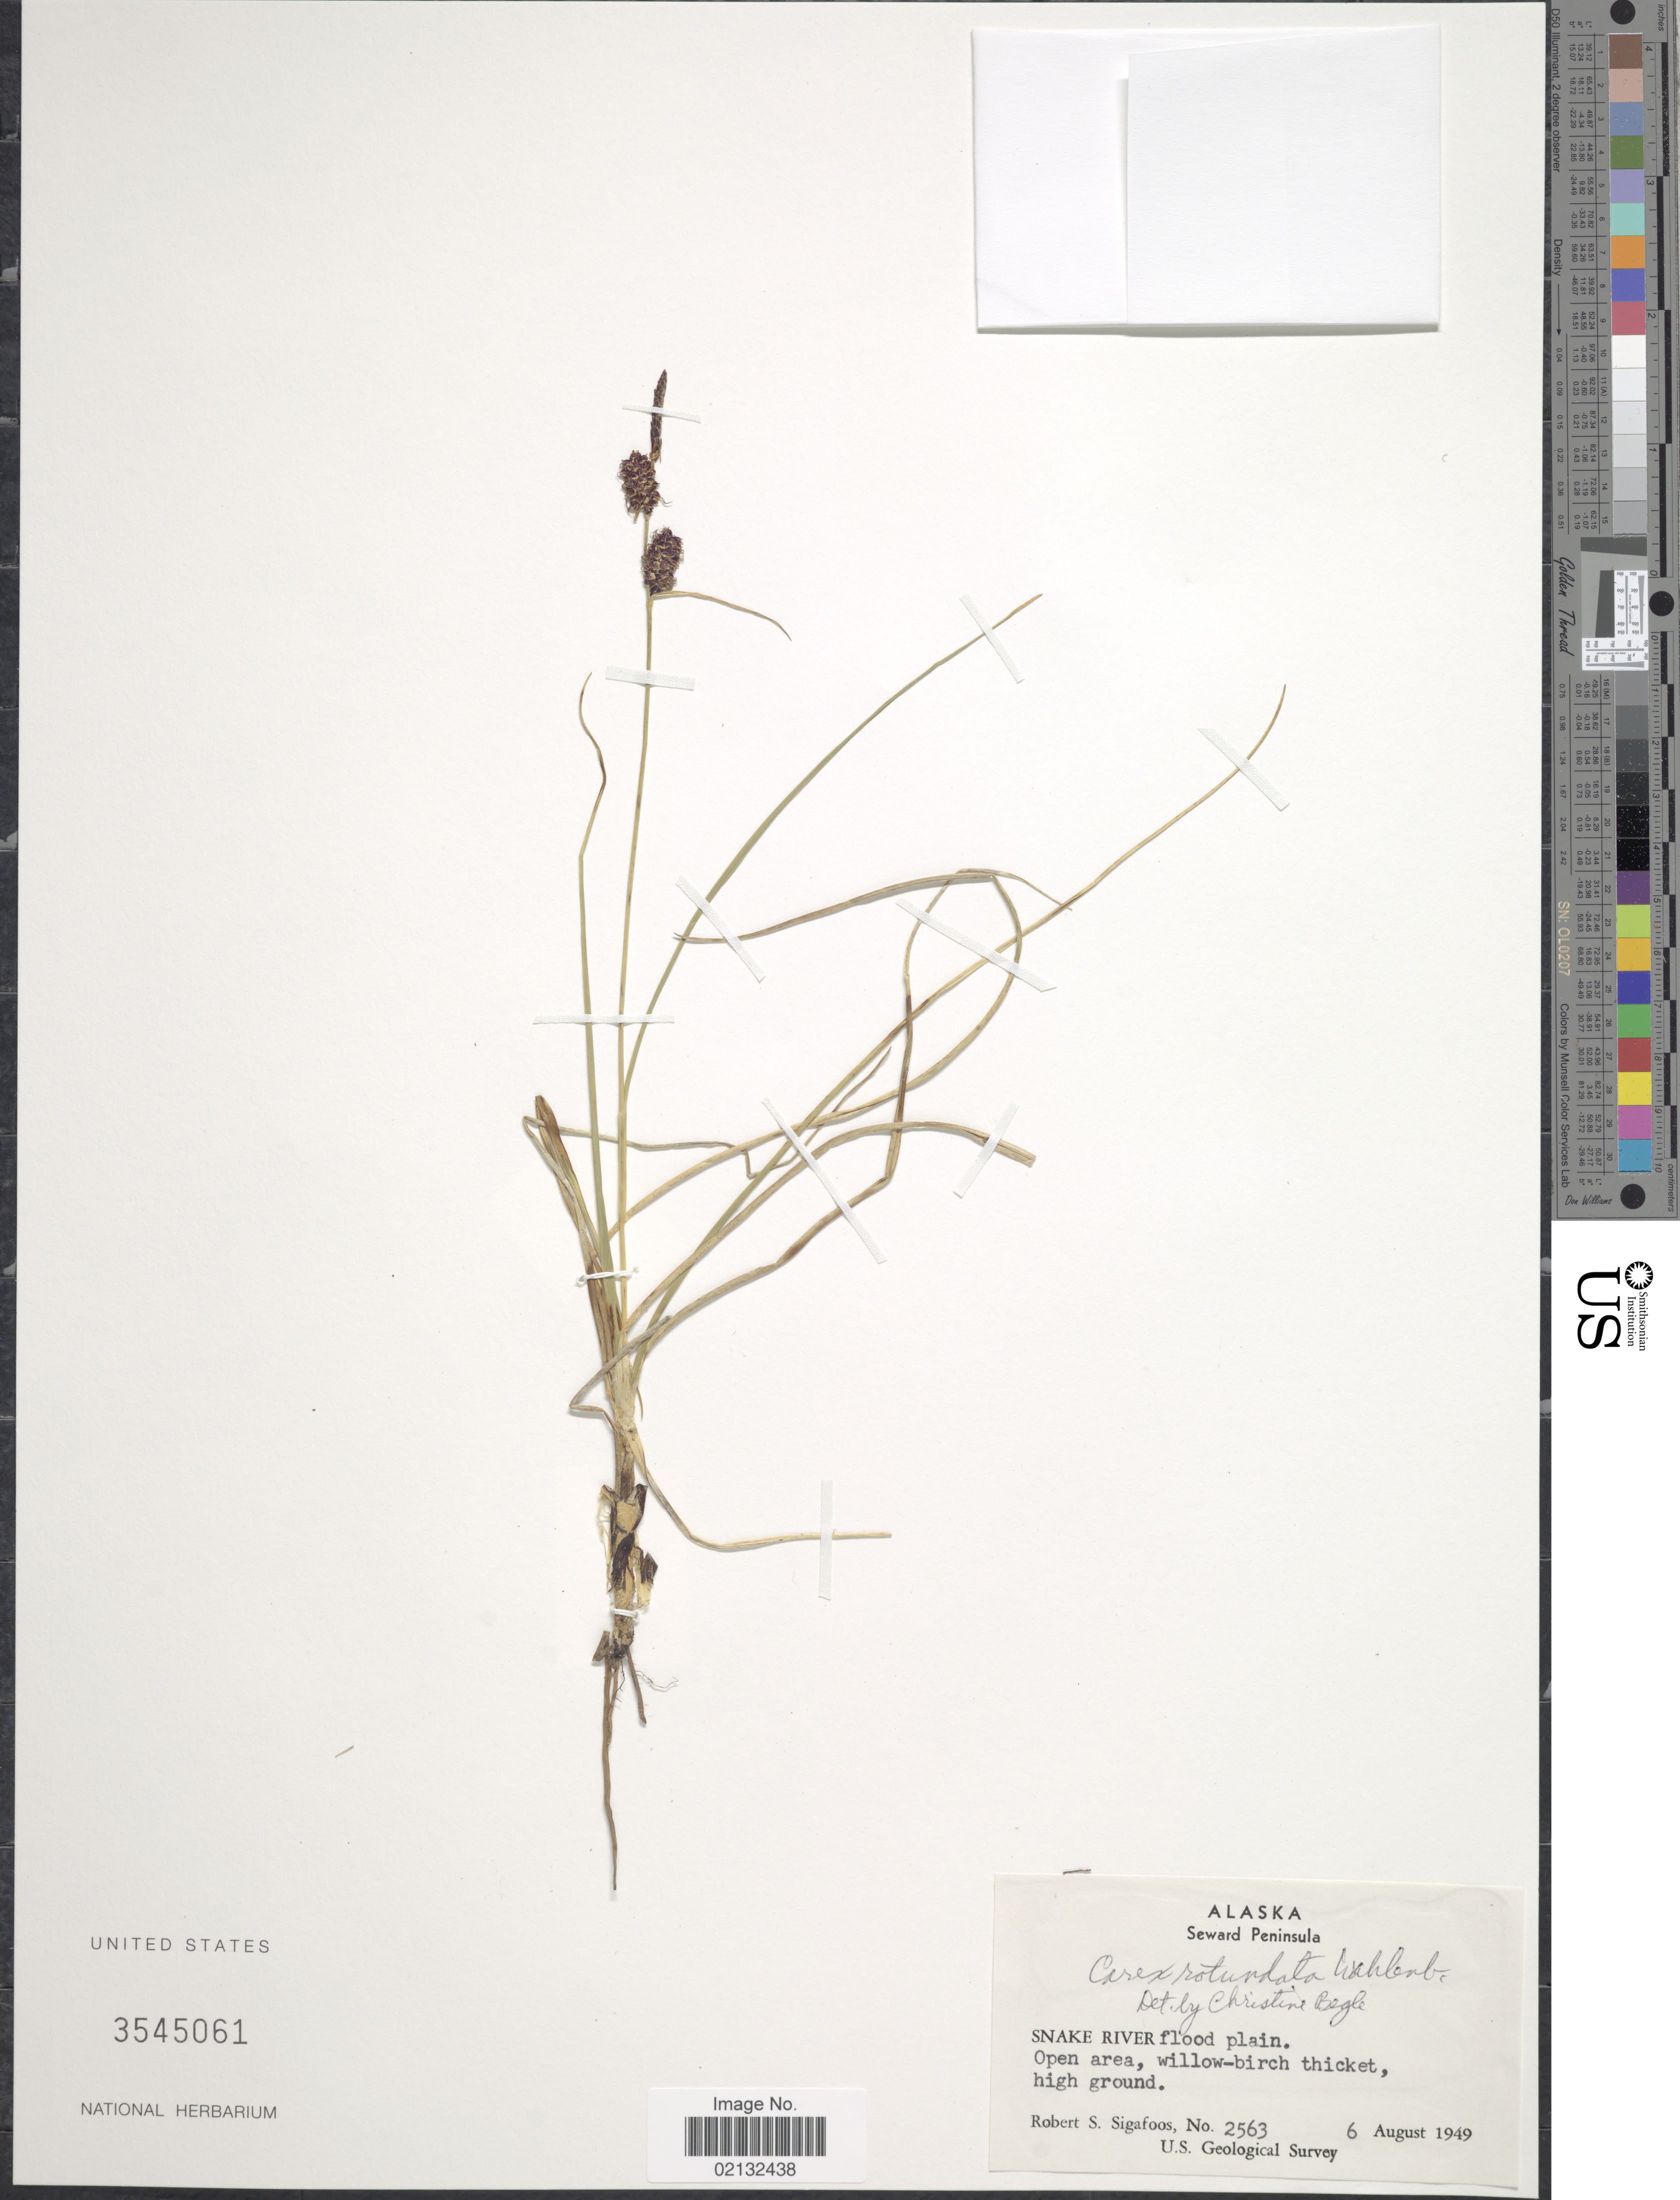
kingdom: Plantae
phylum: Tracheophyta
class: Liliopsida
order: Poales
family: Cyperaceae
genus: Carex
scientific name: Carex rotundata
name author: Wahlenb.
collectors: R. Sigafoos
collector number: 2563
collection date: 1949-08-06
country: United States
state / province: Alaska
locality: Seward Peninsula. Snake River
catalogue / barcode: US 3545061